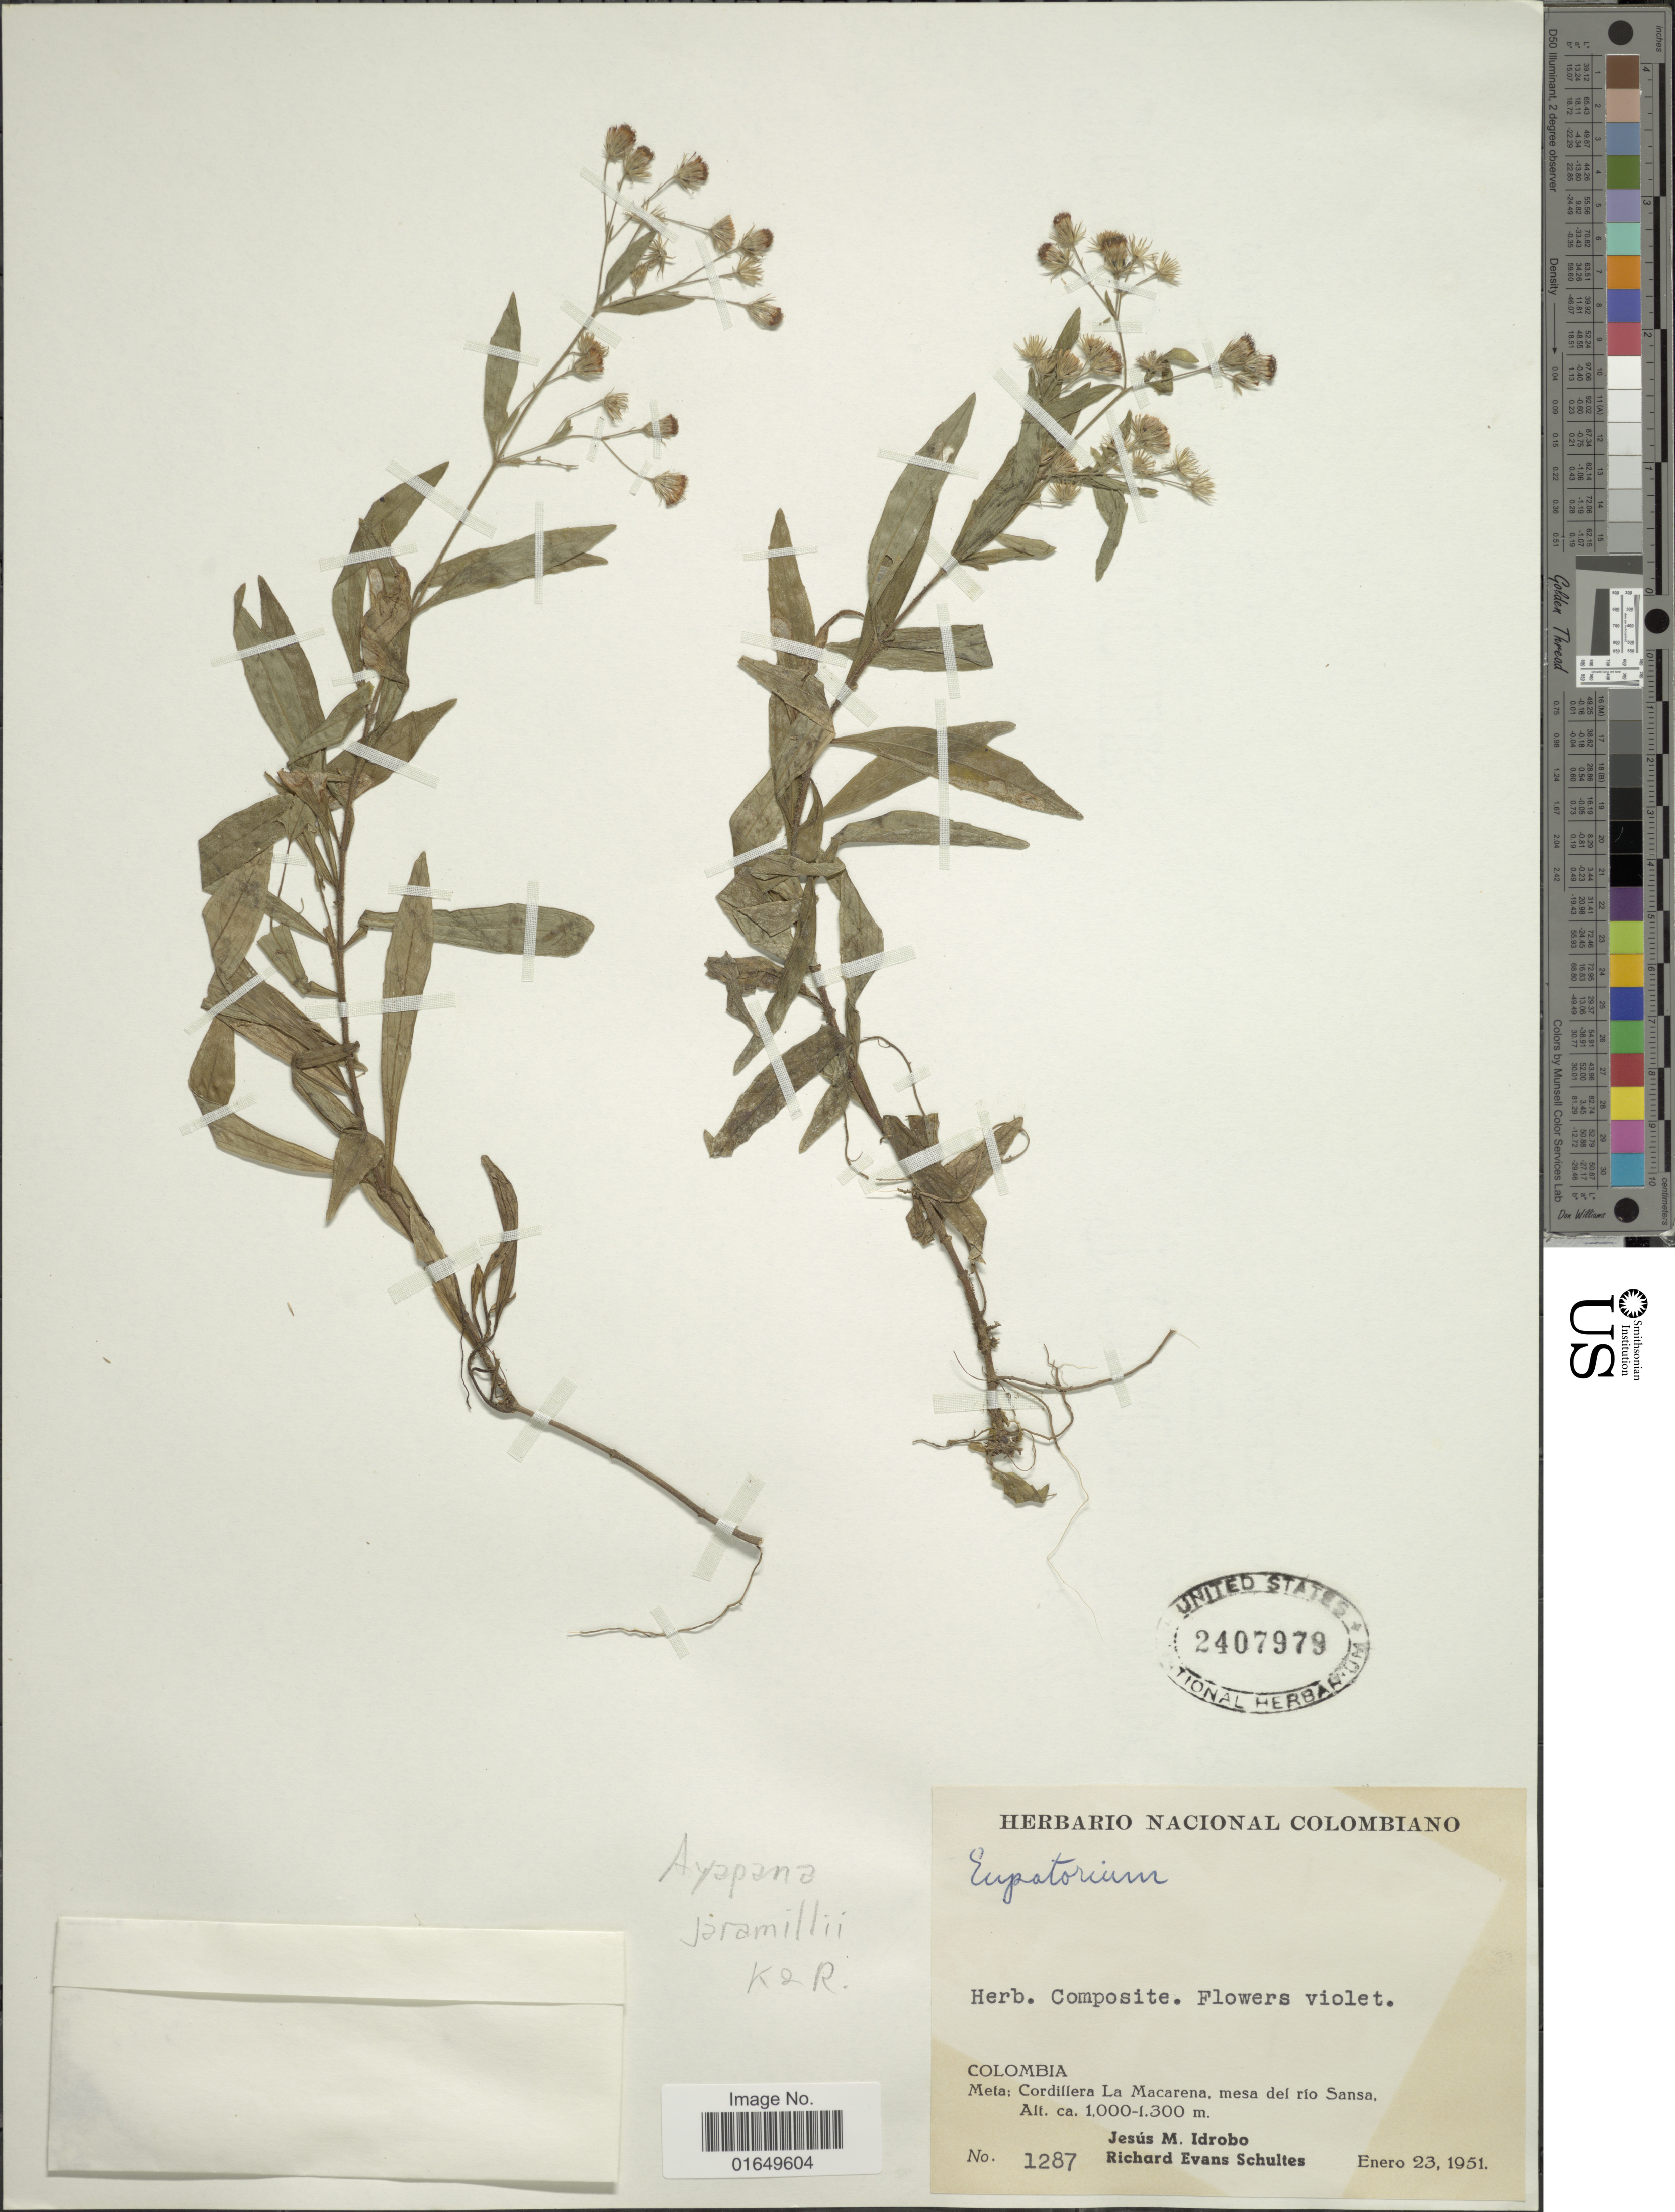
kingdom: Plantae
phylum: Tracheophyta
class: Magnoliopsida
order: Asterales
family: Asteraceae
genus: Ayapana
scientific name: Ayapana jaramillii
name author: R.M. King & H. Rob.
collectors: J. M. Idrobo & R. E. Schultes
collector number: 1287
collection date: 1951-01-23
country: Colombia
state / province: Meta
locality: Cordillera La Macarena, mesa del río Sansa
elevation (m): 1000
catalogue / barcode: US 2407979